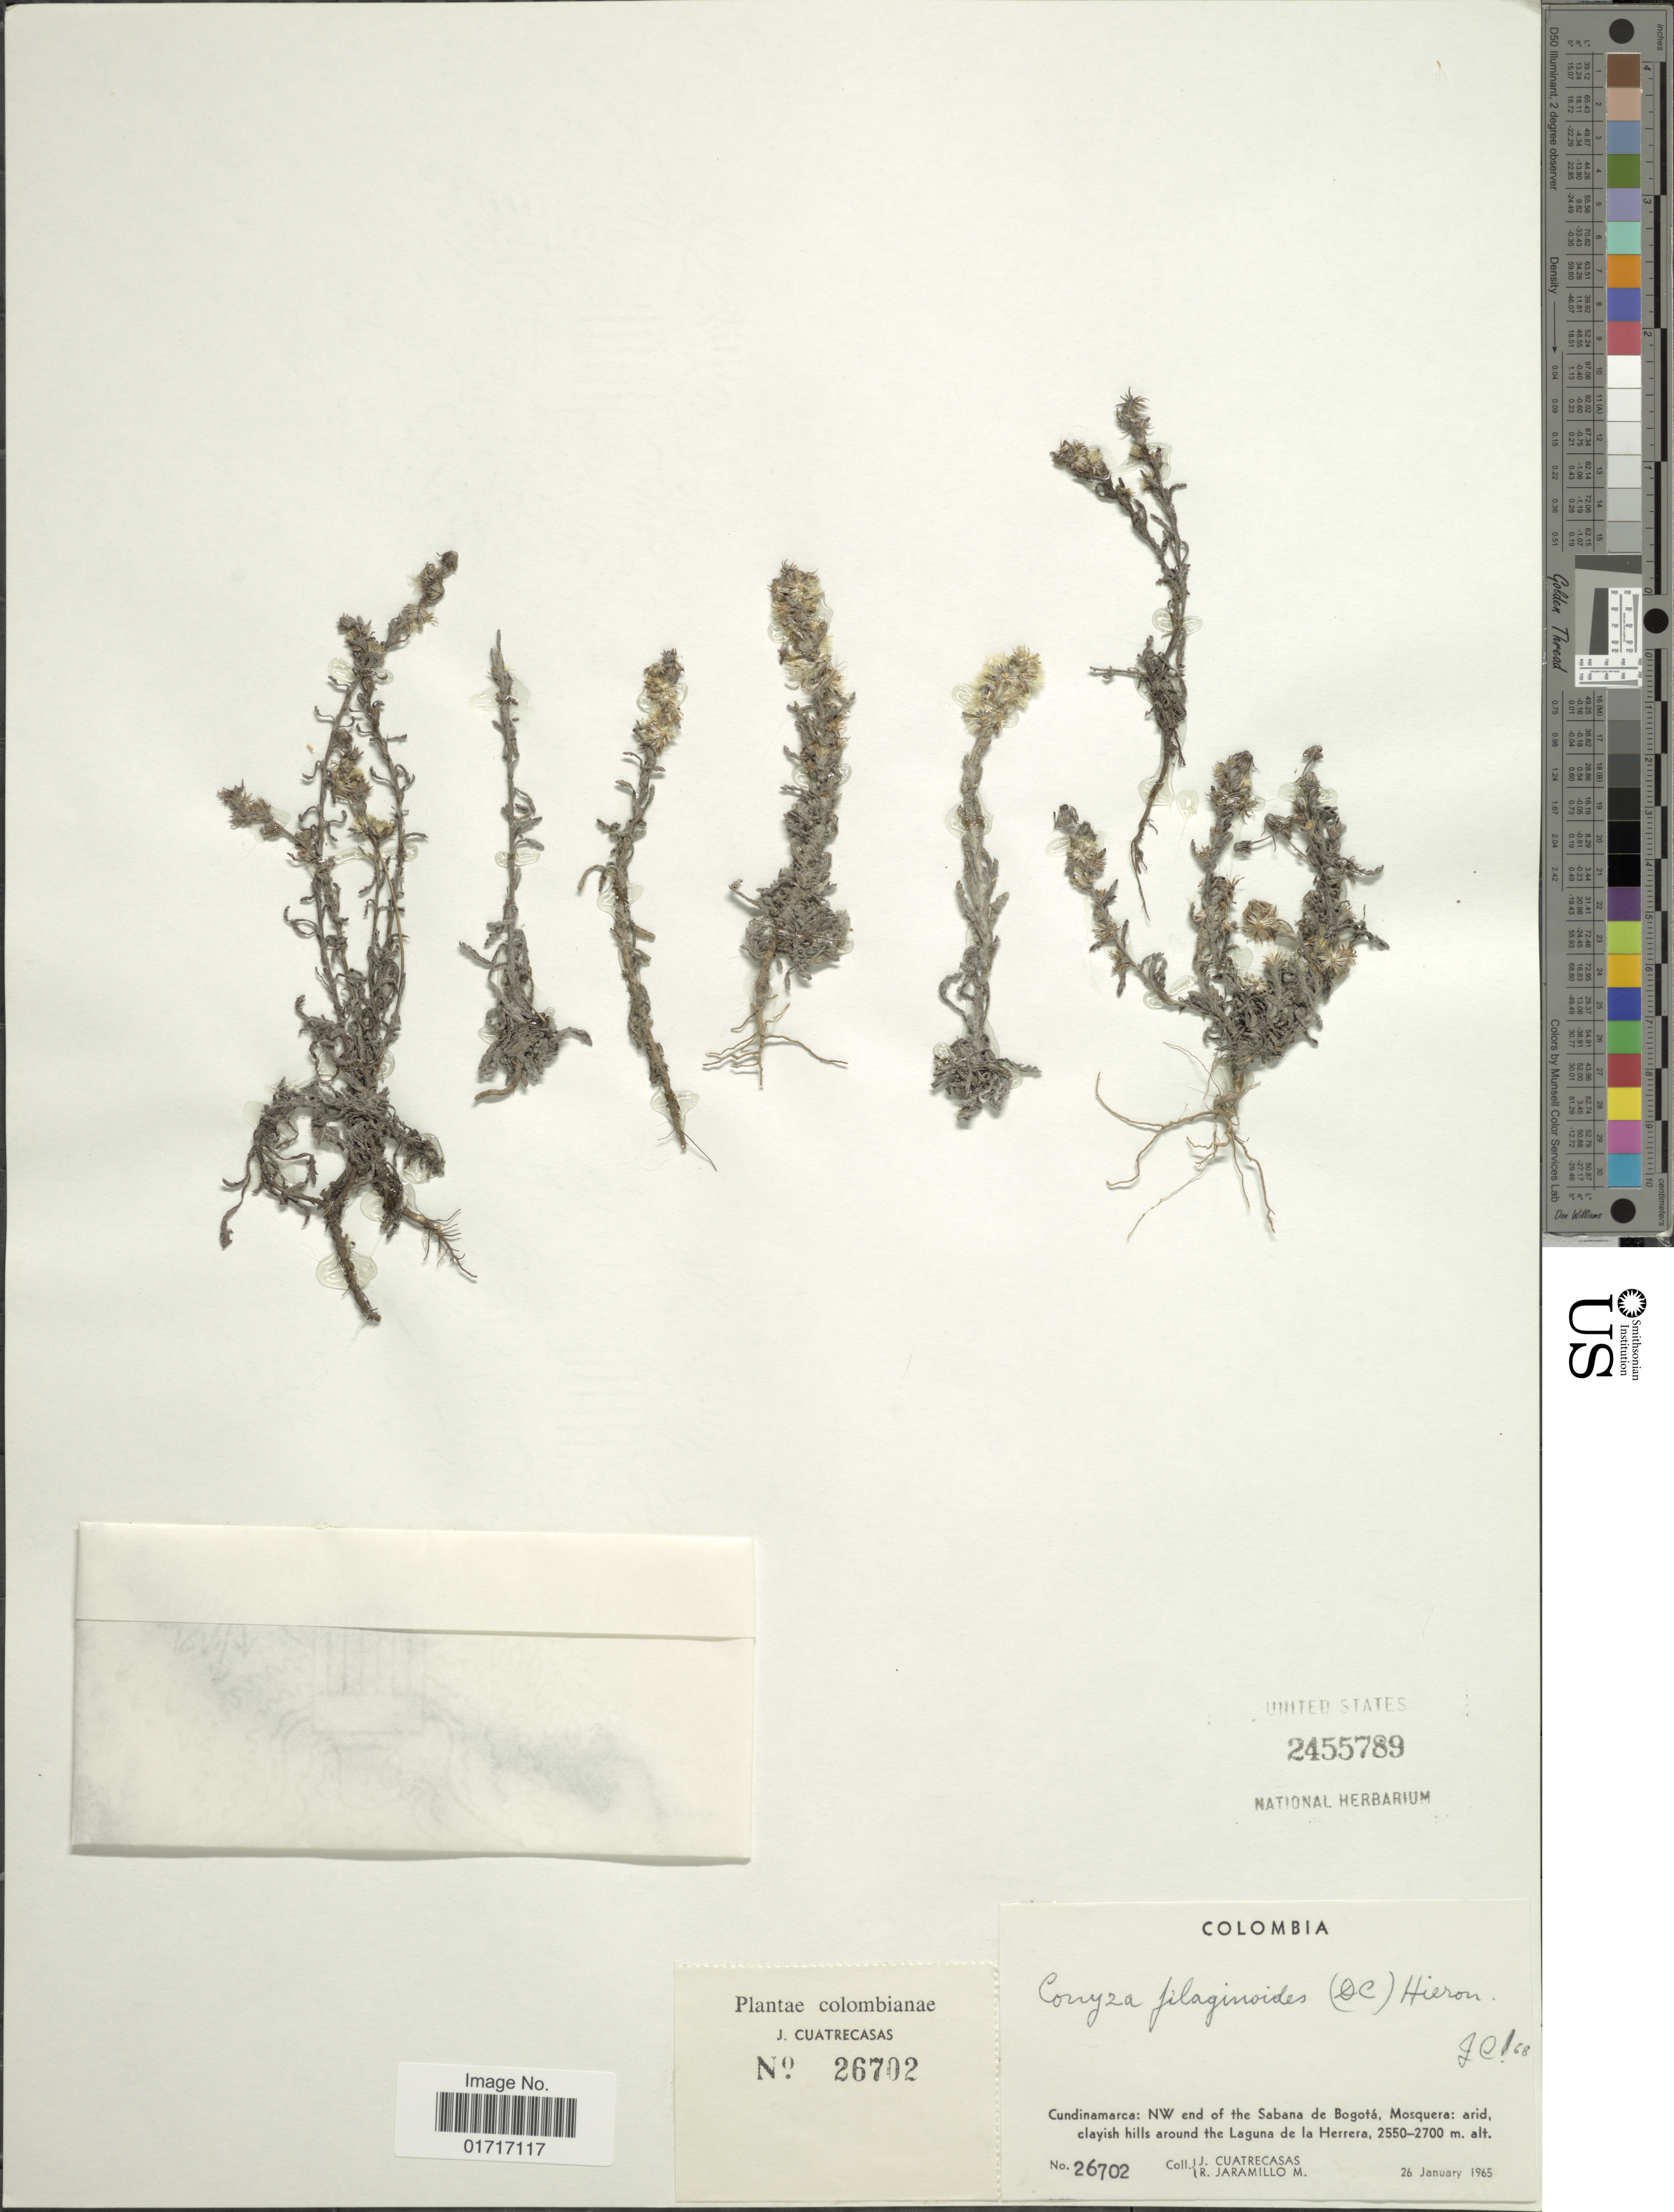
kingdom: Plantae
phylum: Tracheophyta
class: Magnoliopsida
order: Asterales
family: Asteraceae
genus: Conyza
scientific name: Conyza filaginoides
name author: (DC.) Hieron.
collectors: J. Cuatrecasas & R. Jaramillo M.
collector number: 26702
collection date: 1965-01-26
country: Colombia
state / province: Cundinamarca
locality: Cundinamarca: NW end of the Sabana de Bogota, Mosquera; arid clayish hills around the Laguna de la Herrera.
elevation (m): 2550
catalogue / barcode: US 2455789